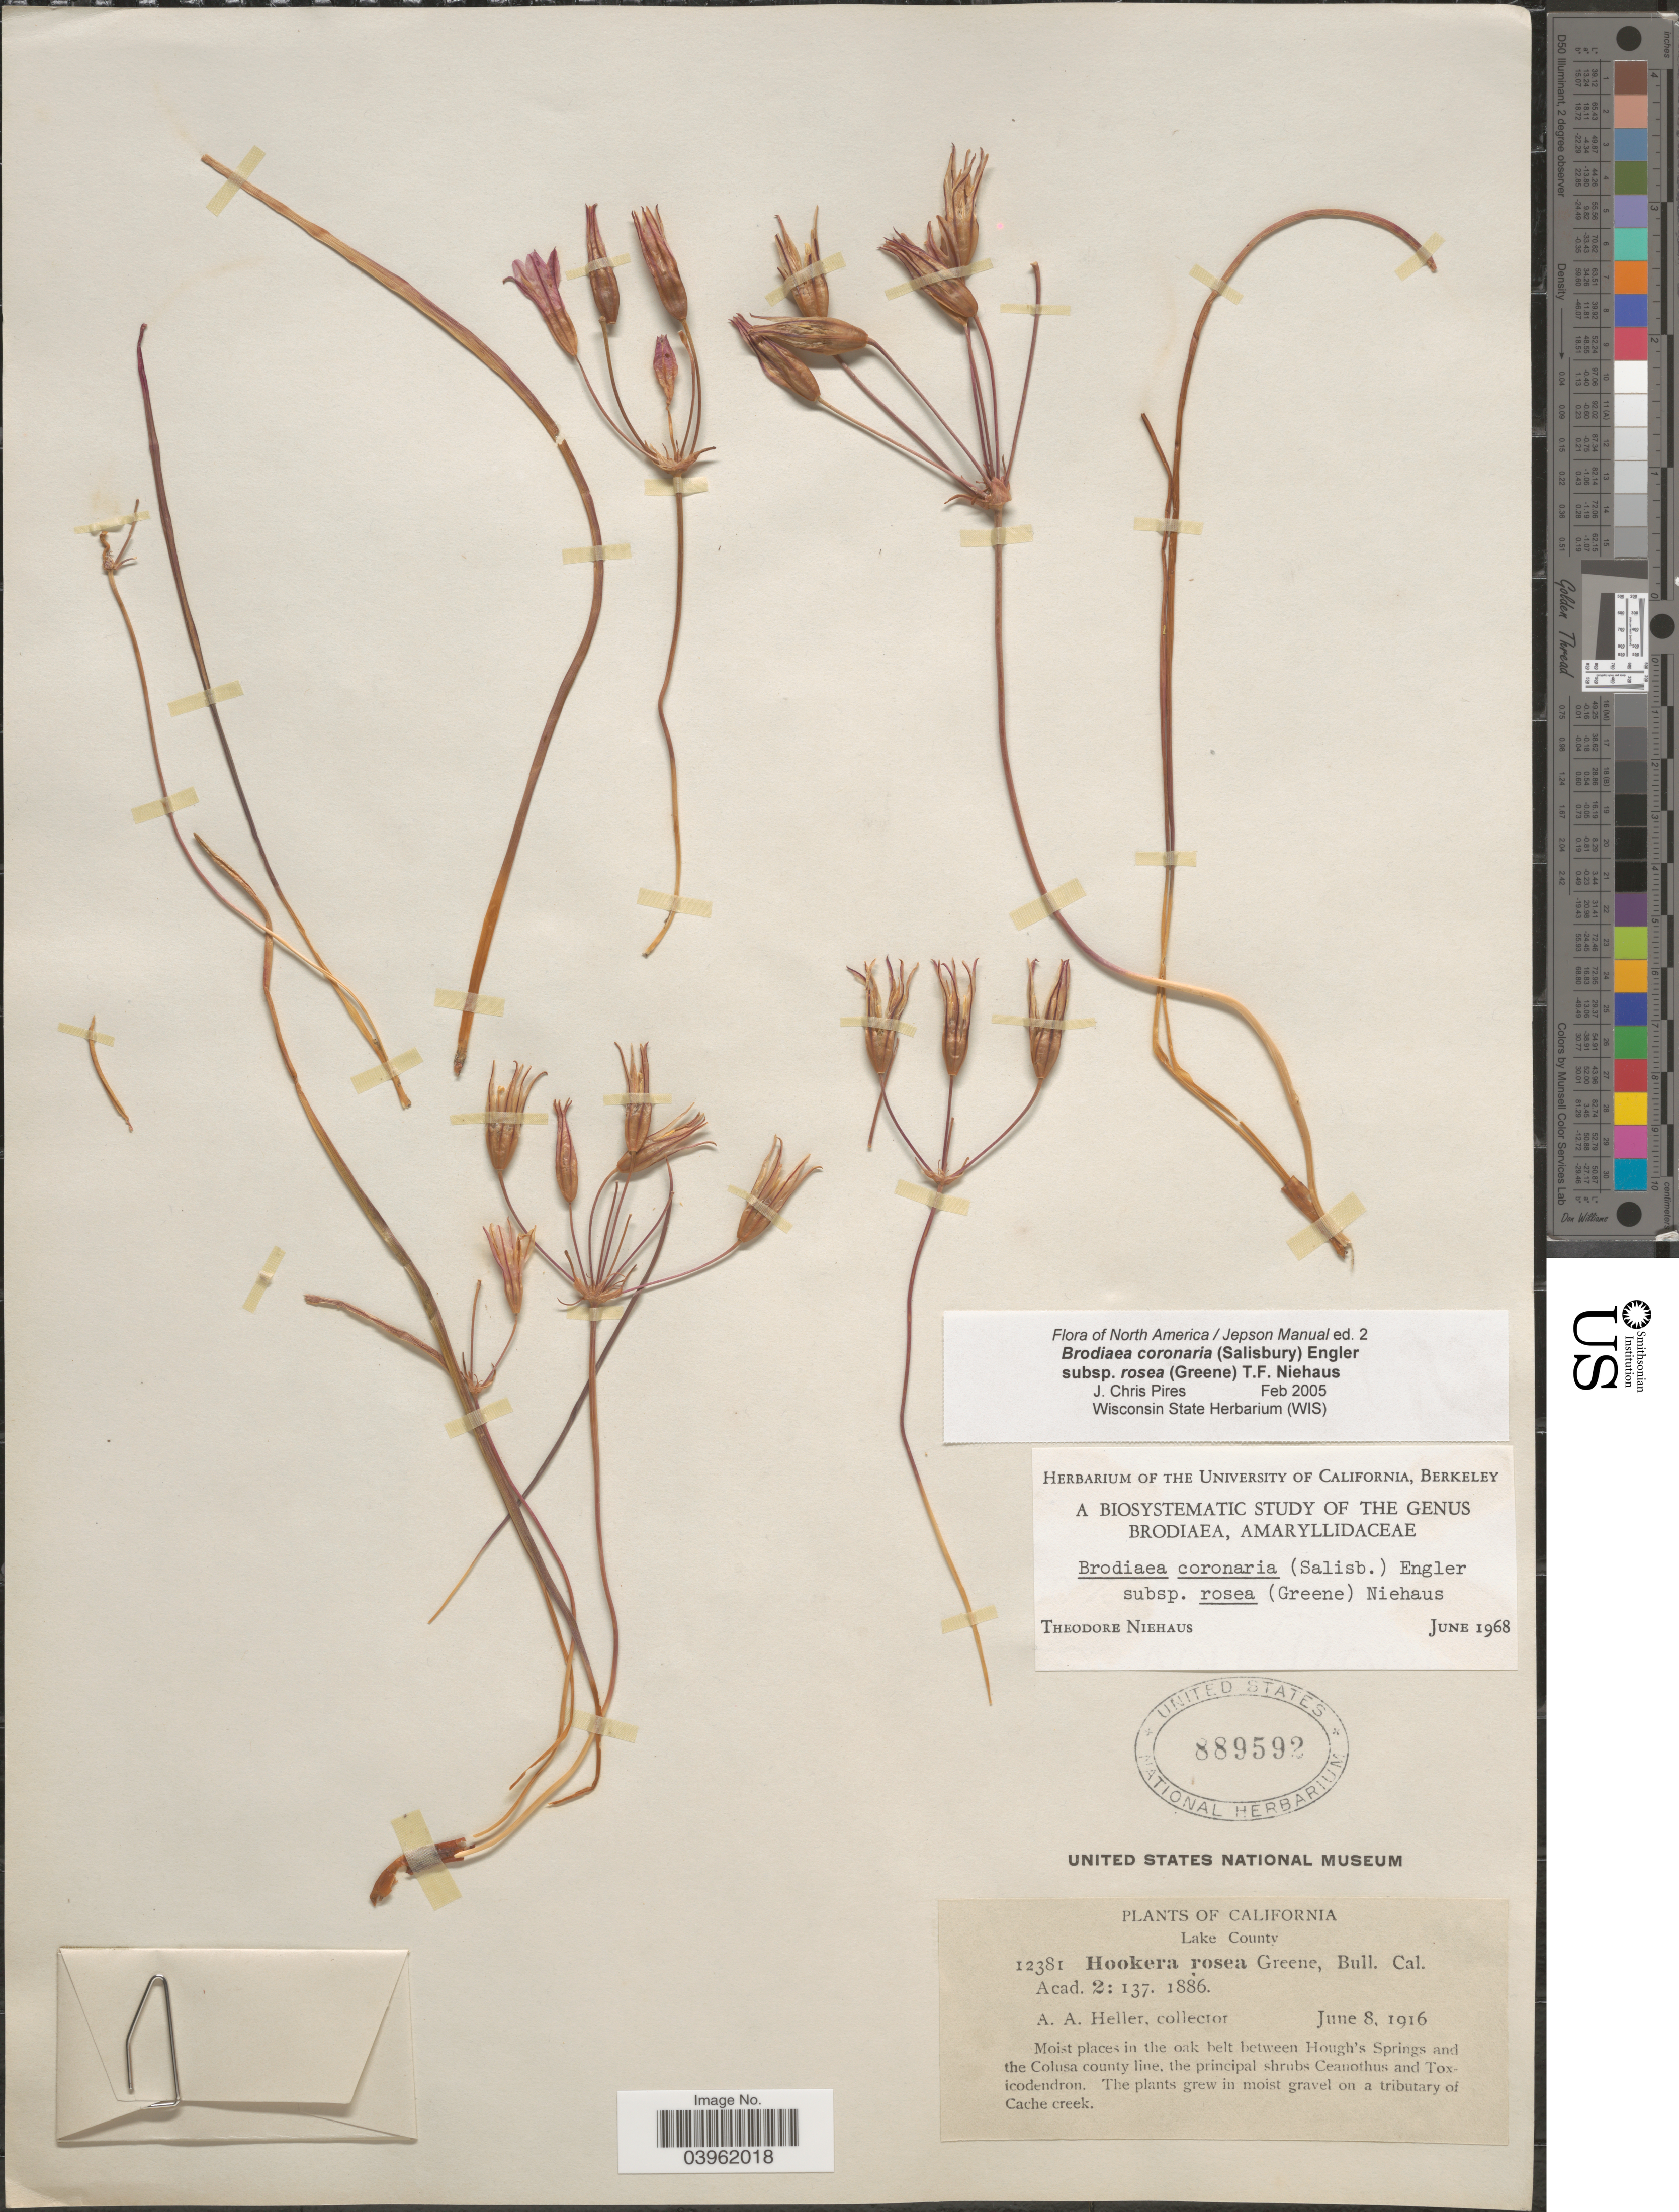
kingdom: Plantae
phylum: Tracheophyta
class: Liliopsida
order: Asparagales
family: Asparagaceae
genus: Brodiaea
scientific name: Brodiaea coronaria subsp. rosea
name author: (Greene) T.F. Niehaus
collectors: A. A. Heller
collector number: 12381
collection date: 1916-06-08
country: United States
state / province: California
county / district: Lake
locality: Lake County. In the oak belt between Hough's Springs and the Colusa county line. On a tributary of Cache creek.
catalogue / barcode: US 889592